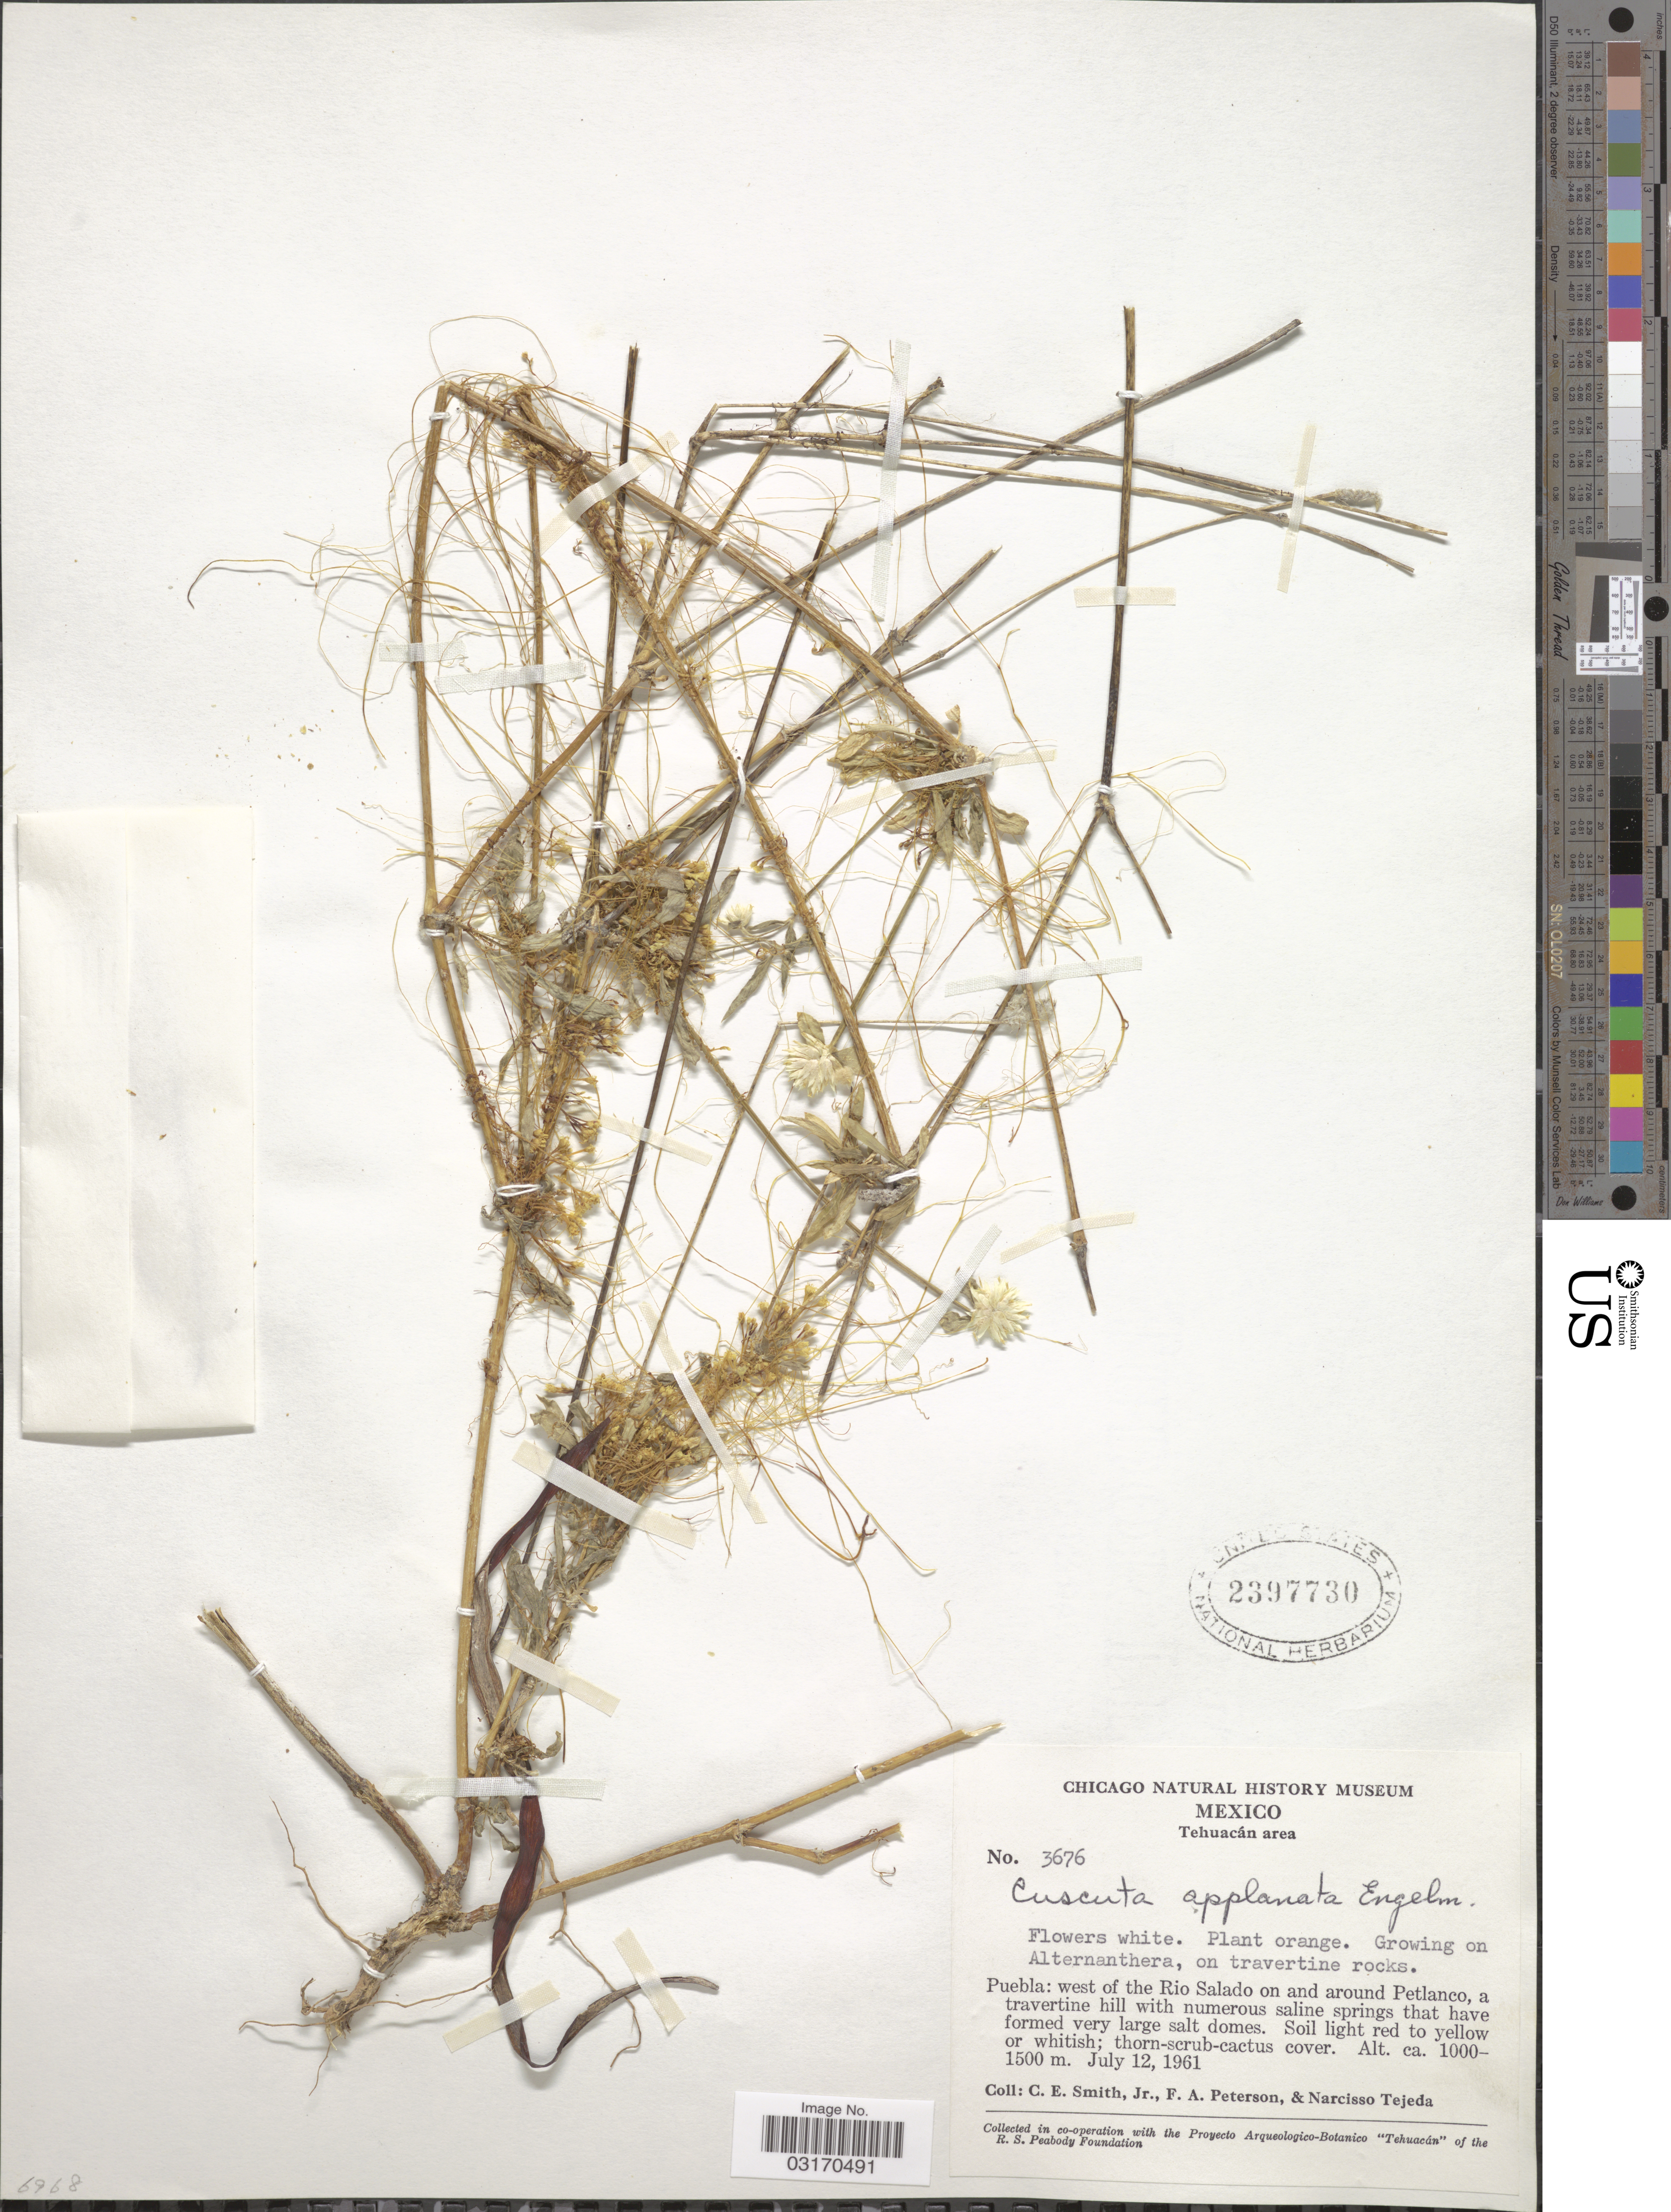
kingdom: Plantae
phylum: Tracheophyta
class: Magnoliopsida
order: Solanales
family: Convolvulaceae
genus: Cuscuta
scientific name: Cuscuta applanata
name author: Engelm.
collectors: C. E. Smith Jr., F. A. Peterson & N. Tejeda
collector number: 3676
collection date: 1961-07-12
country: Mexico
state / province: Puebla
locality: Tehuacán area, west of the Rio Salado on and around Petlanco.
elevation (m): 1000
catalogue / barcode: US 2397730